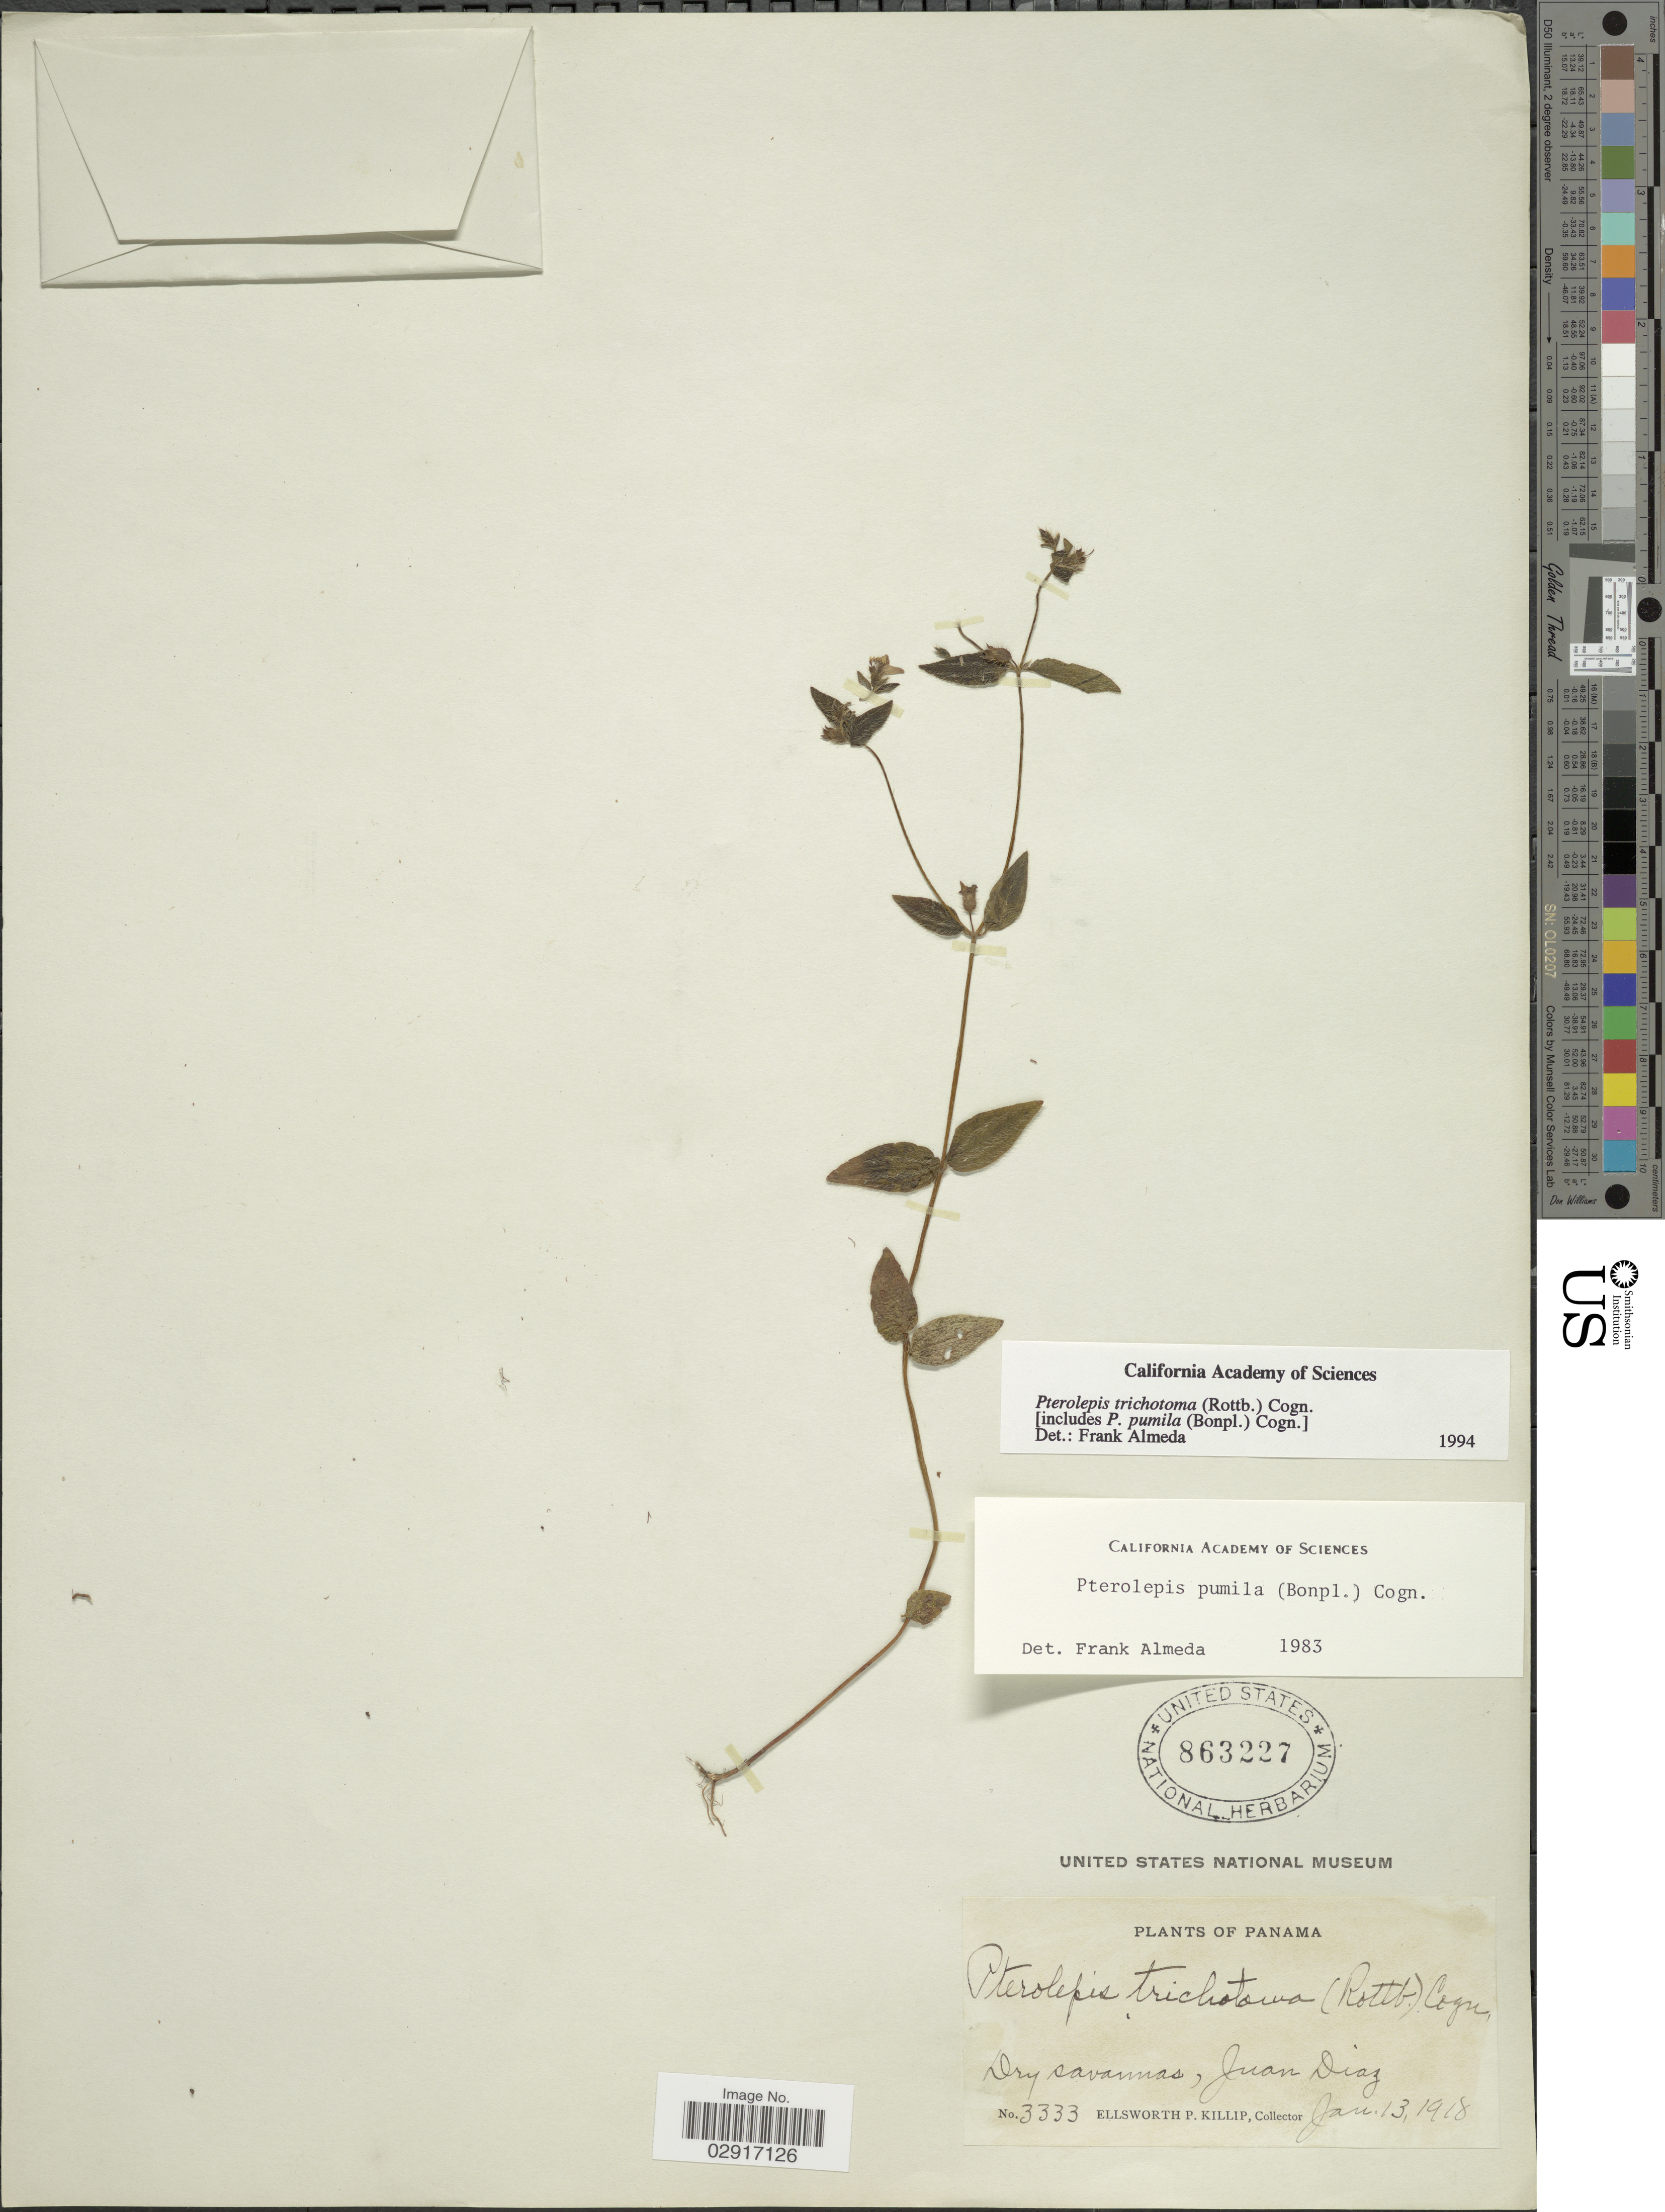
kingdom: Plantae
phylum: Tracheophyta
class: Magnoliopsida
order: Myrtales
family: Melastomataceae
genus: Pterolepis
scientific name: Pterolepis trichotoma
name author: (Rottb.) Cogn.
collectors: E. P. Killip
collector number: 3333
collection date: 1918-01-13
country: Panama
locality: Dry savannas, Juan Diaz.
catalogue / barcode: US 863227